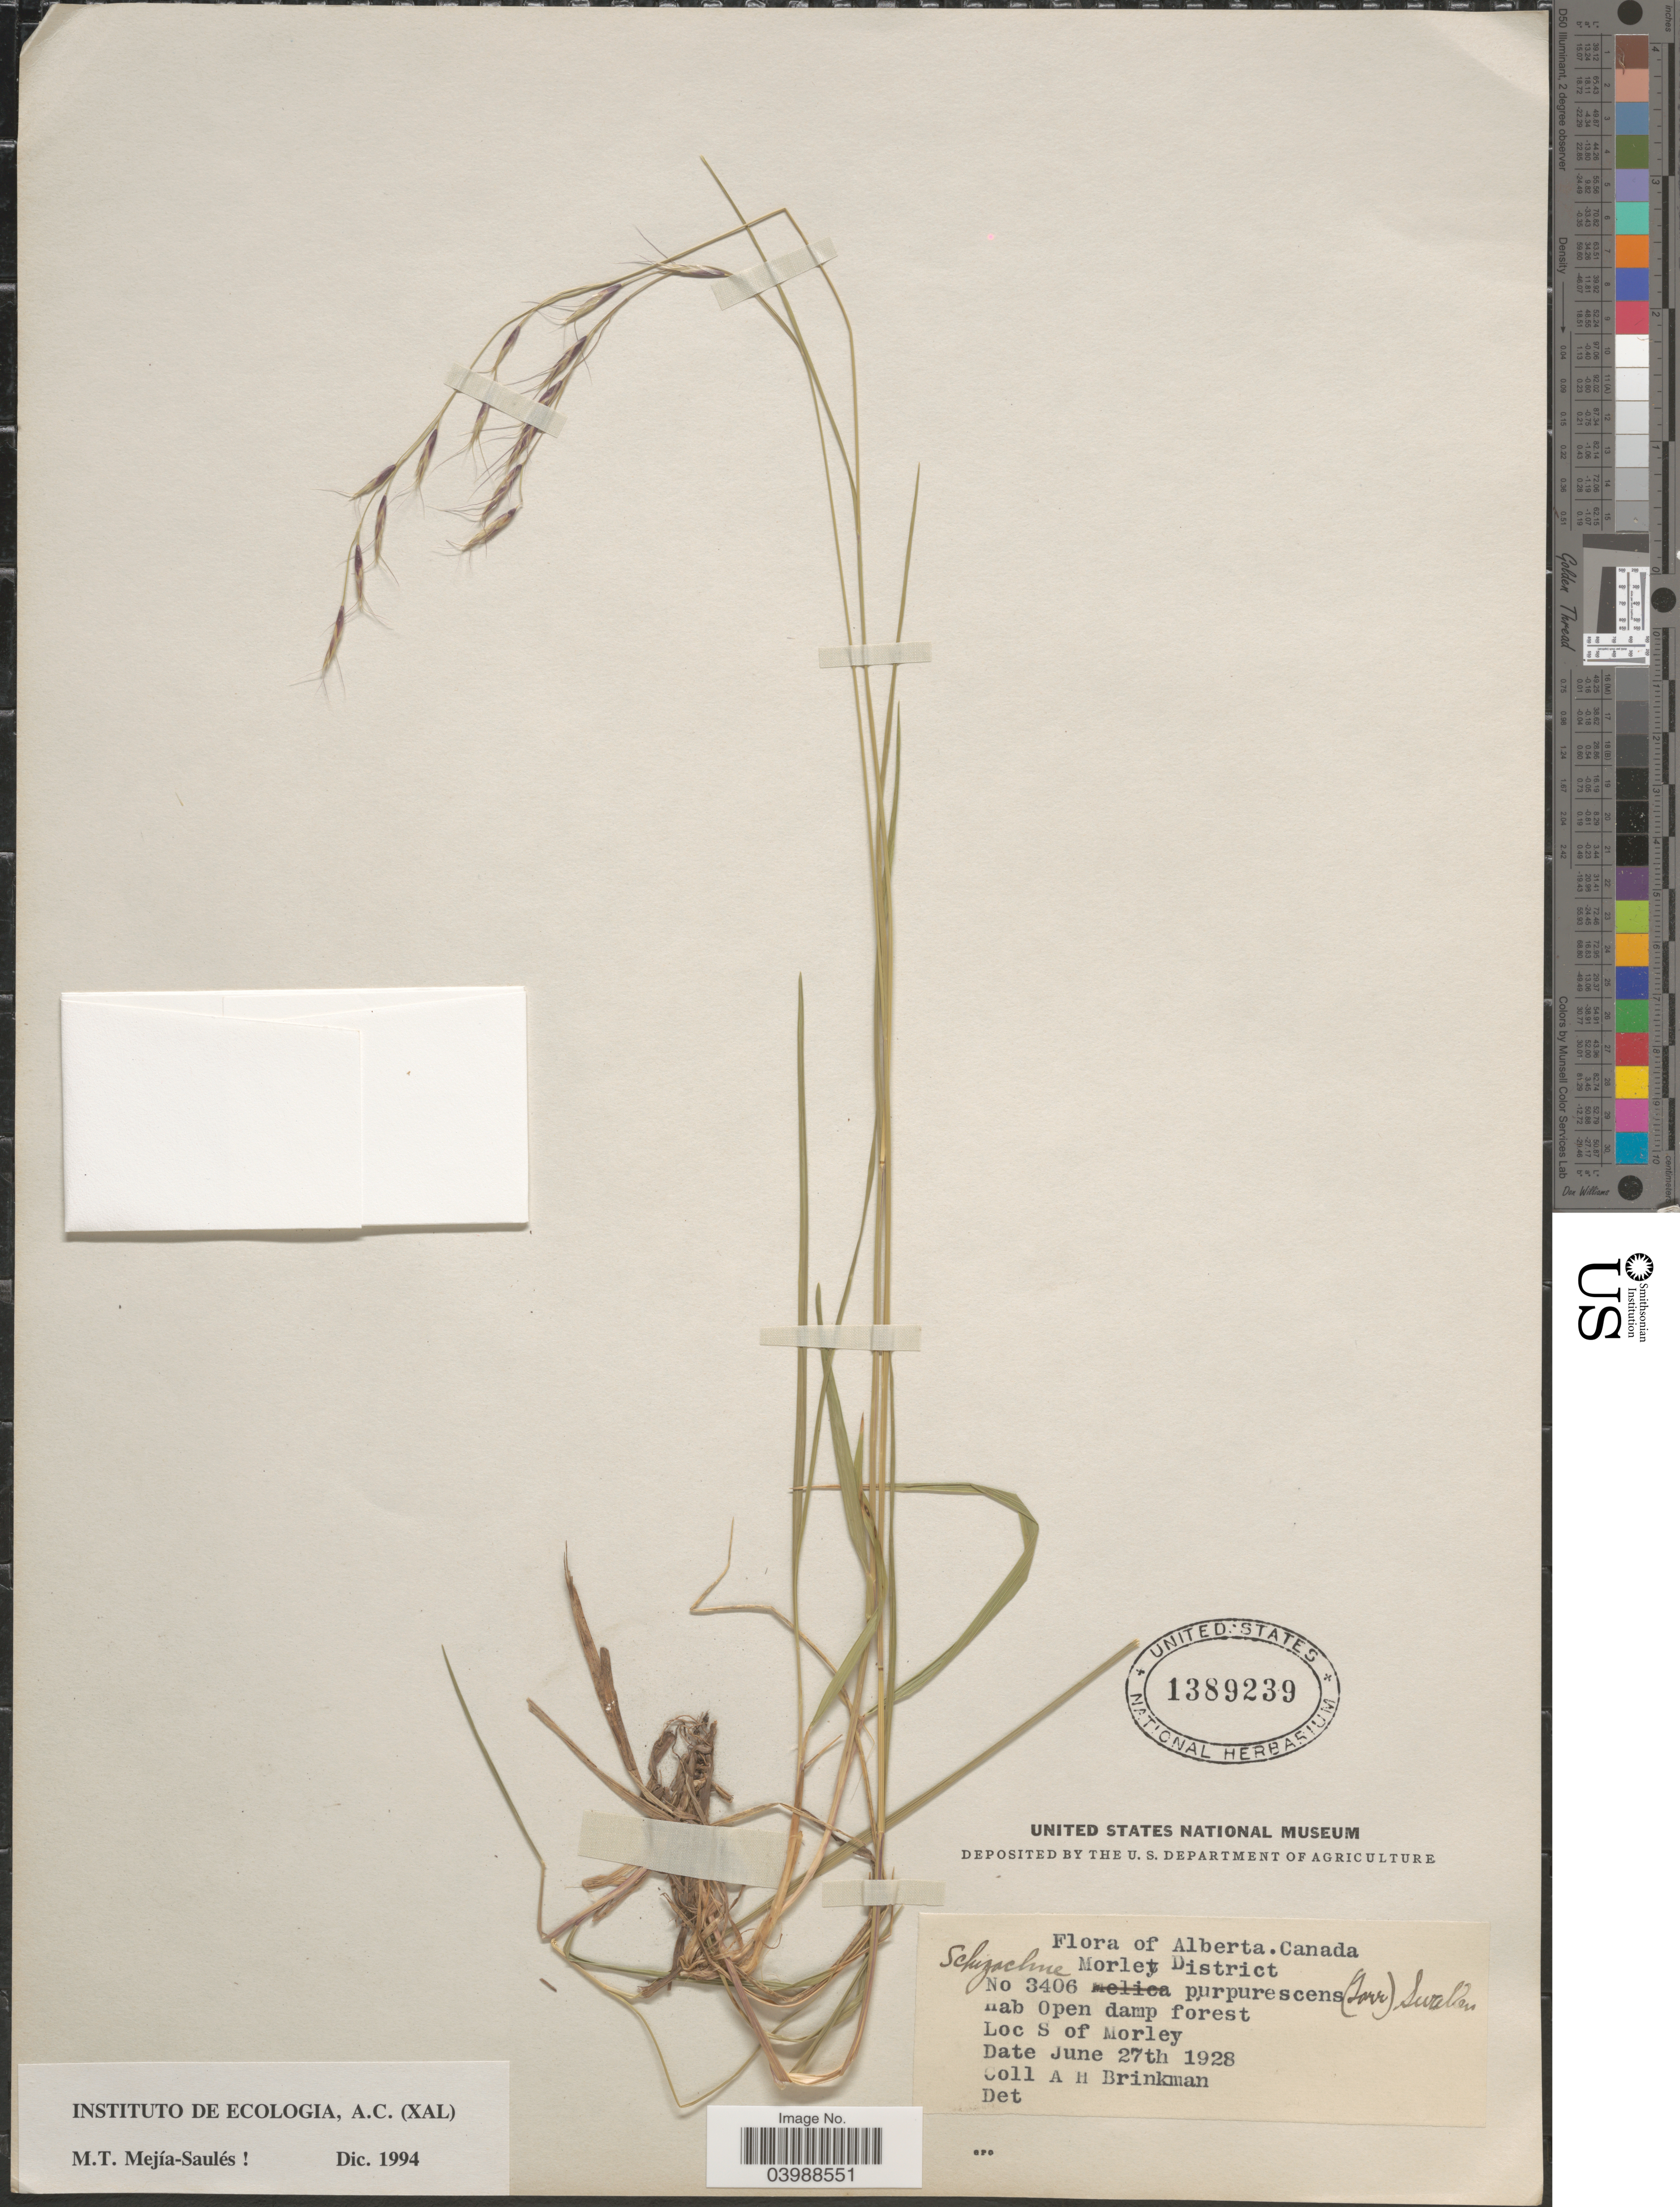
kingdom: Plantae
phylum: Tracheophyta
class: Liliopsida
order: Poales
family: Poaceae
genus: Schizachne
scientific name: Schizachne purpurascens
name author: (Torr.) Swallen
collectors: A. Brinkman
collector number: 3406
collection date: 1928-06-27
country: Canada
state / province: Alberta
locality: Morley District. S of Morley.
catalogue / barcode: US 1389239